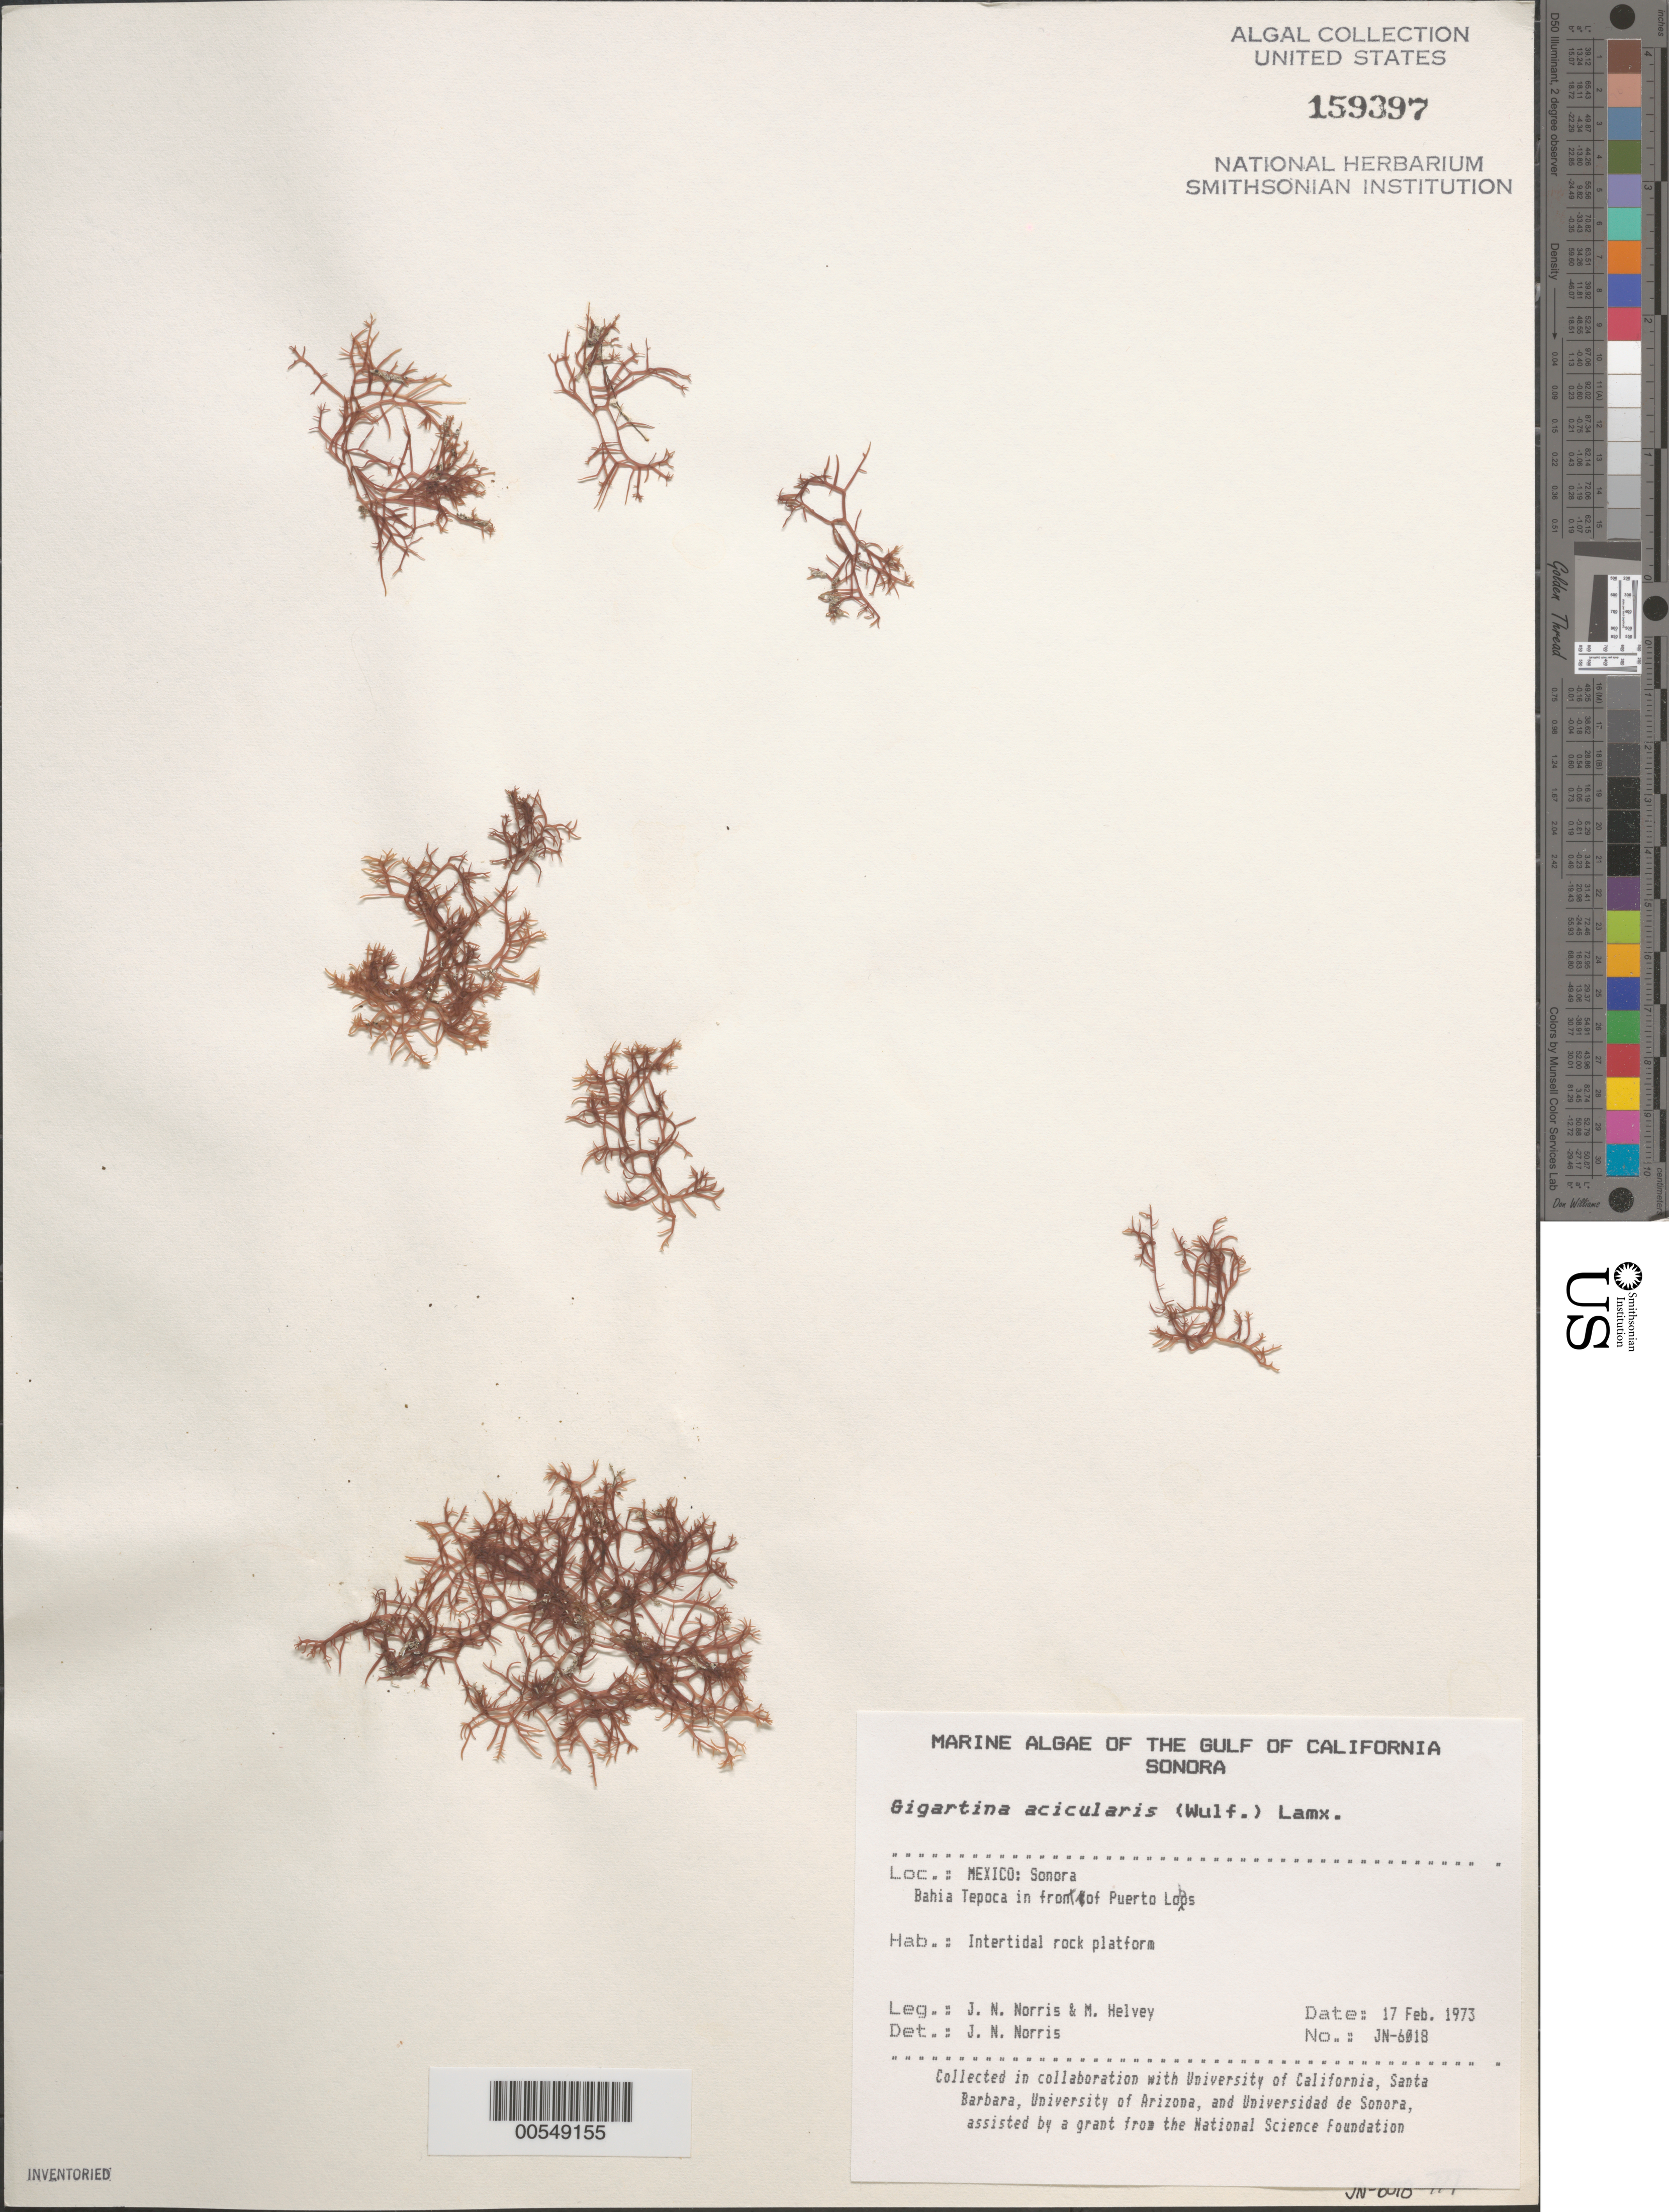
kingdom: Plantae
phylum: Rhodophyta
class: Florideophyceae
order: Gigartinales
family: Gigartinaceae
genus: Chondracanthus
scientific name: Chondracanthus acicularis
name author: (Roth) Fredericq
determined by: Algae name updating Project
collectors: J. N. Norris & M. Helvey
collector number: JN-6018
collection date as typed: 17 Feb 1973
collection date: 1973-02-17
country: Mexico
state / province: Sonora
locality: Bahia Tepoca, Puerto de Lobos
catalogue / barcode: US 159397